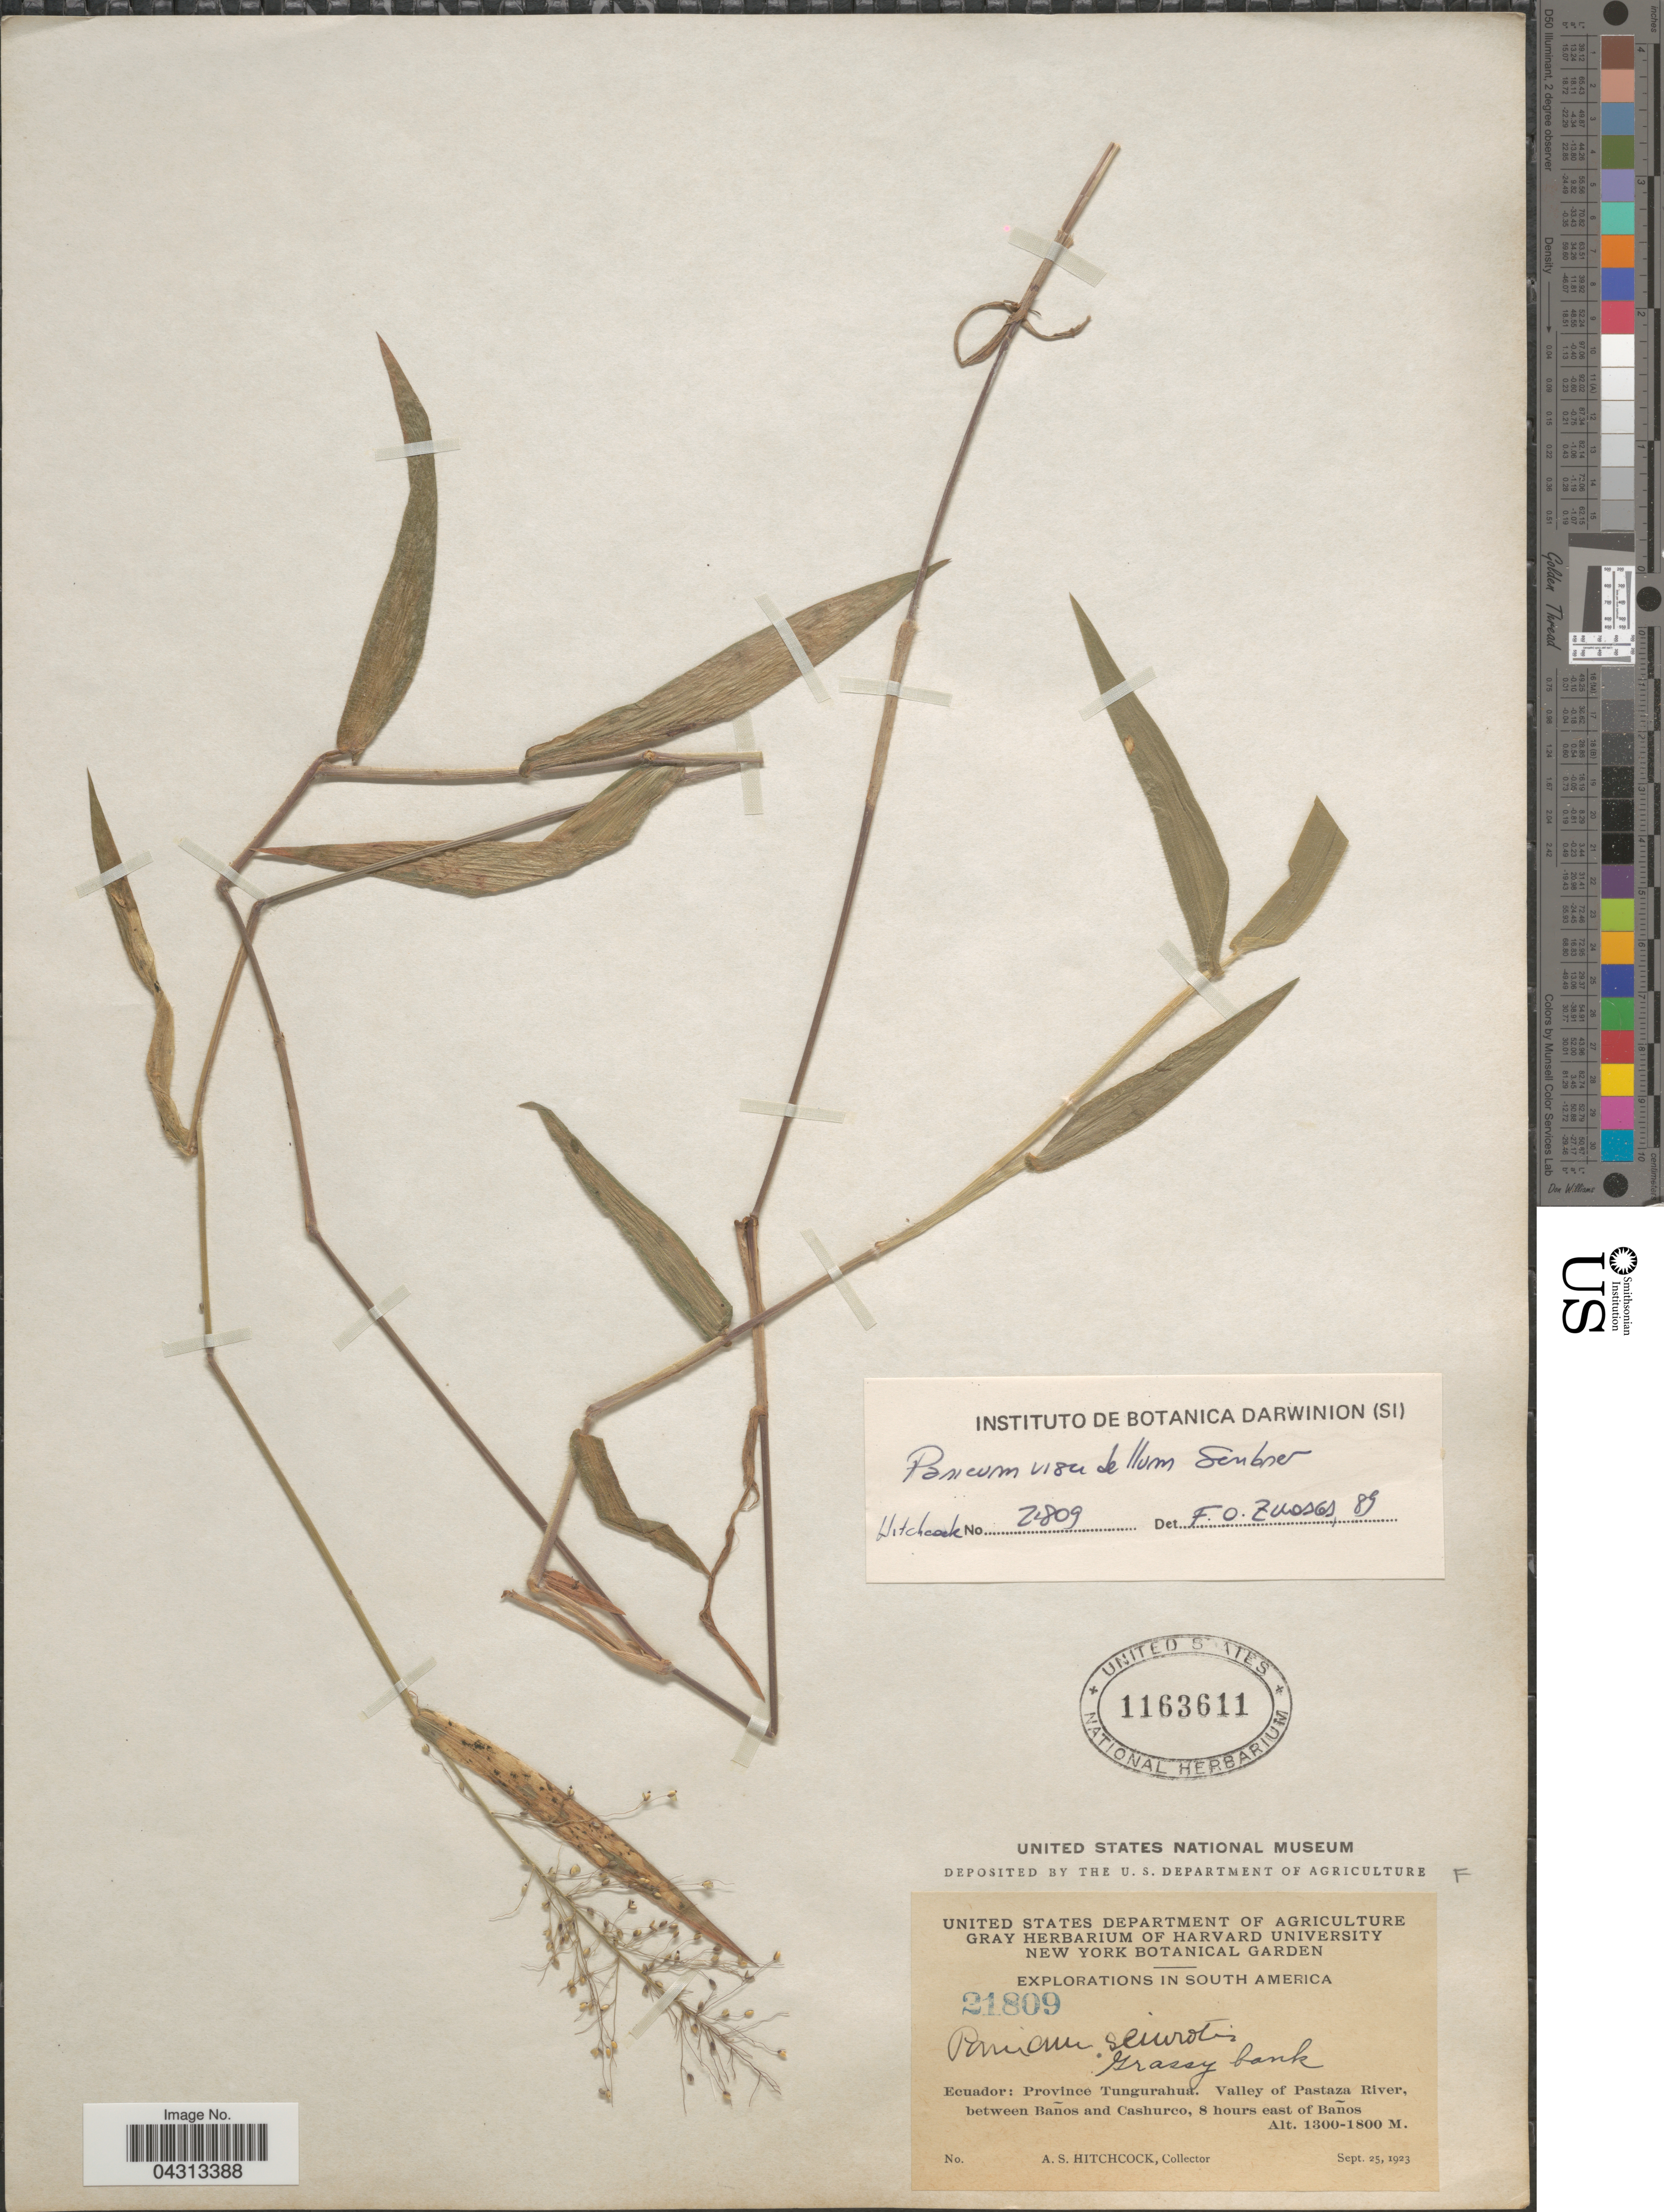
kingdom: Plantae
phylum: Tracheophyta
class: Liliopsida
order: Poales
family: Poaceae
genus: Dichanthelium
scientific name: Dichanthelium viscidellum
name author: (Scribn.) Gould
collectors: A. S. Hitchcock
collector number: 21809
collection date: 1923-09-25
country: Ecuador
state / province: Tungurahua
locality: Explorations in South America. Valley of Pastaza River, between Baños and Cashuro, 8 hours east of Baños.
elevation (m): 1300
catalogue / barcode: US 1163611